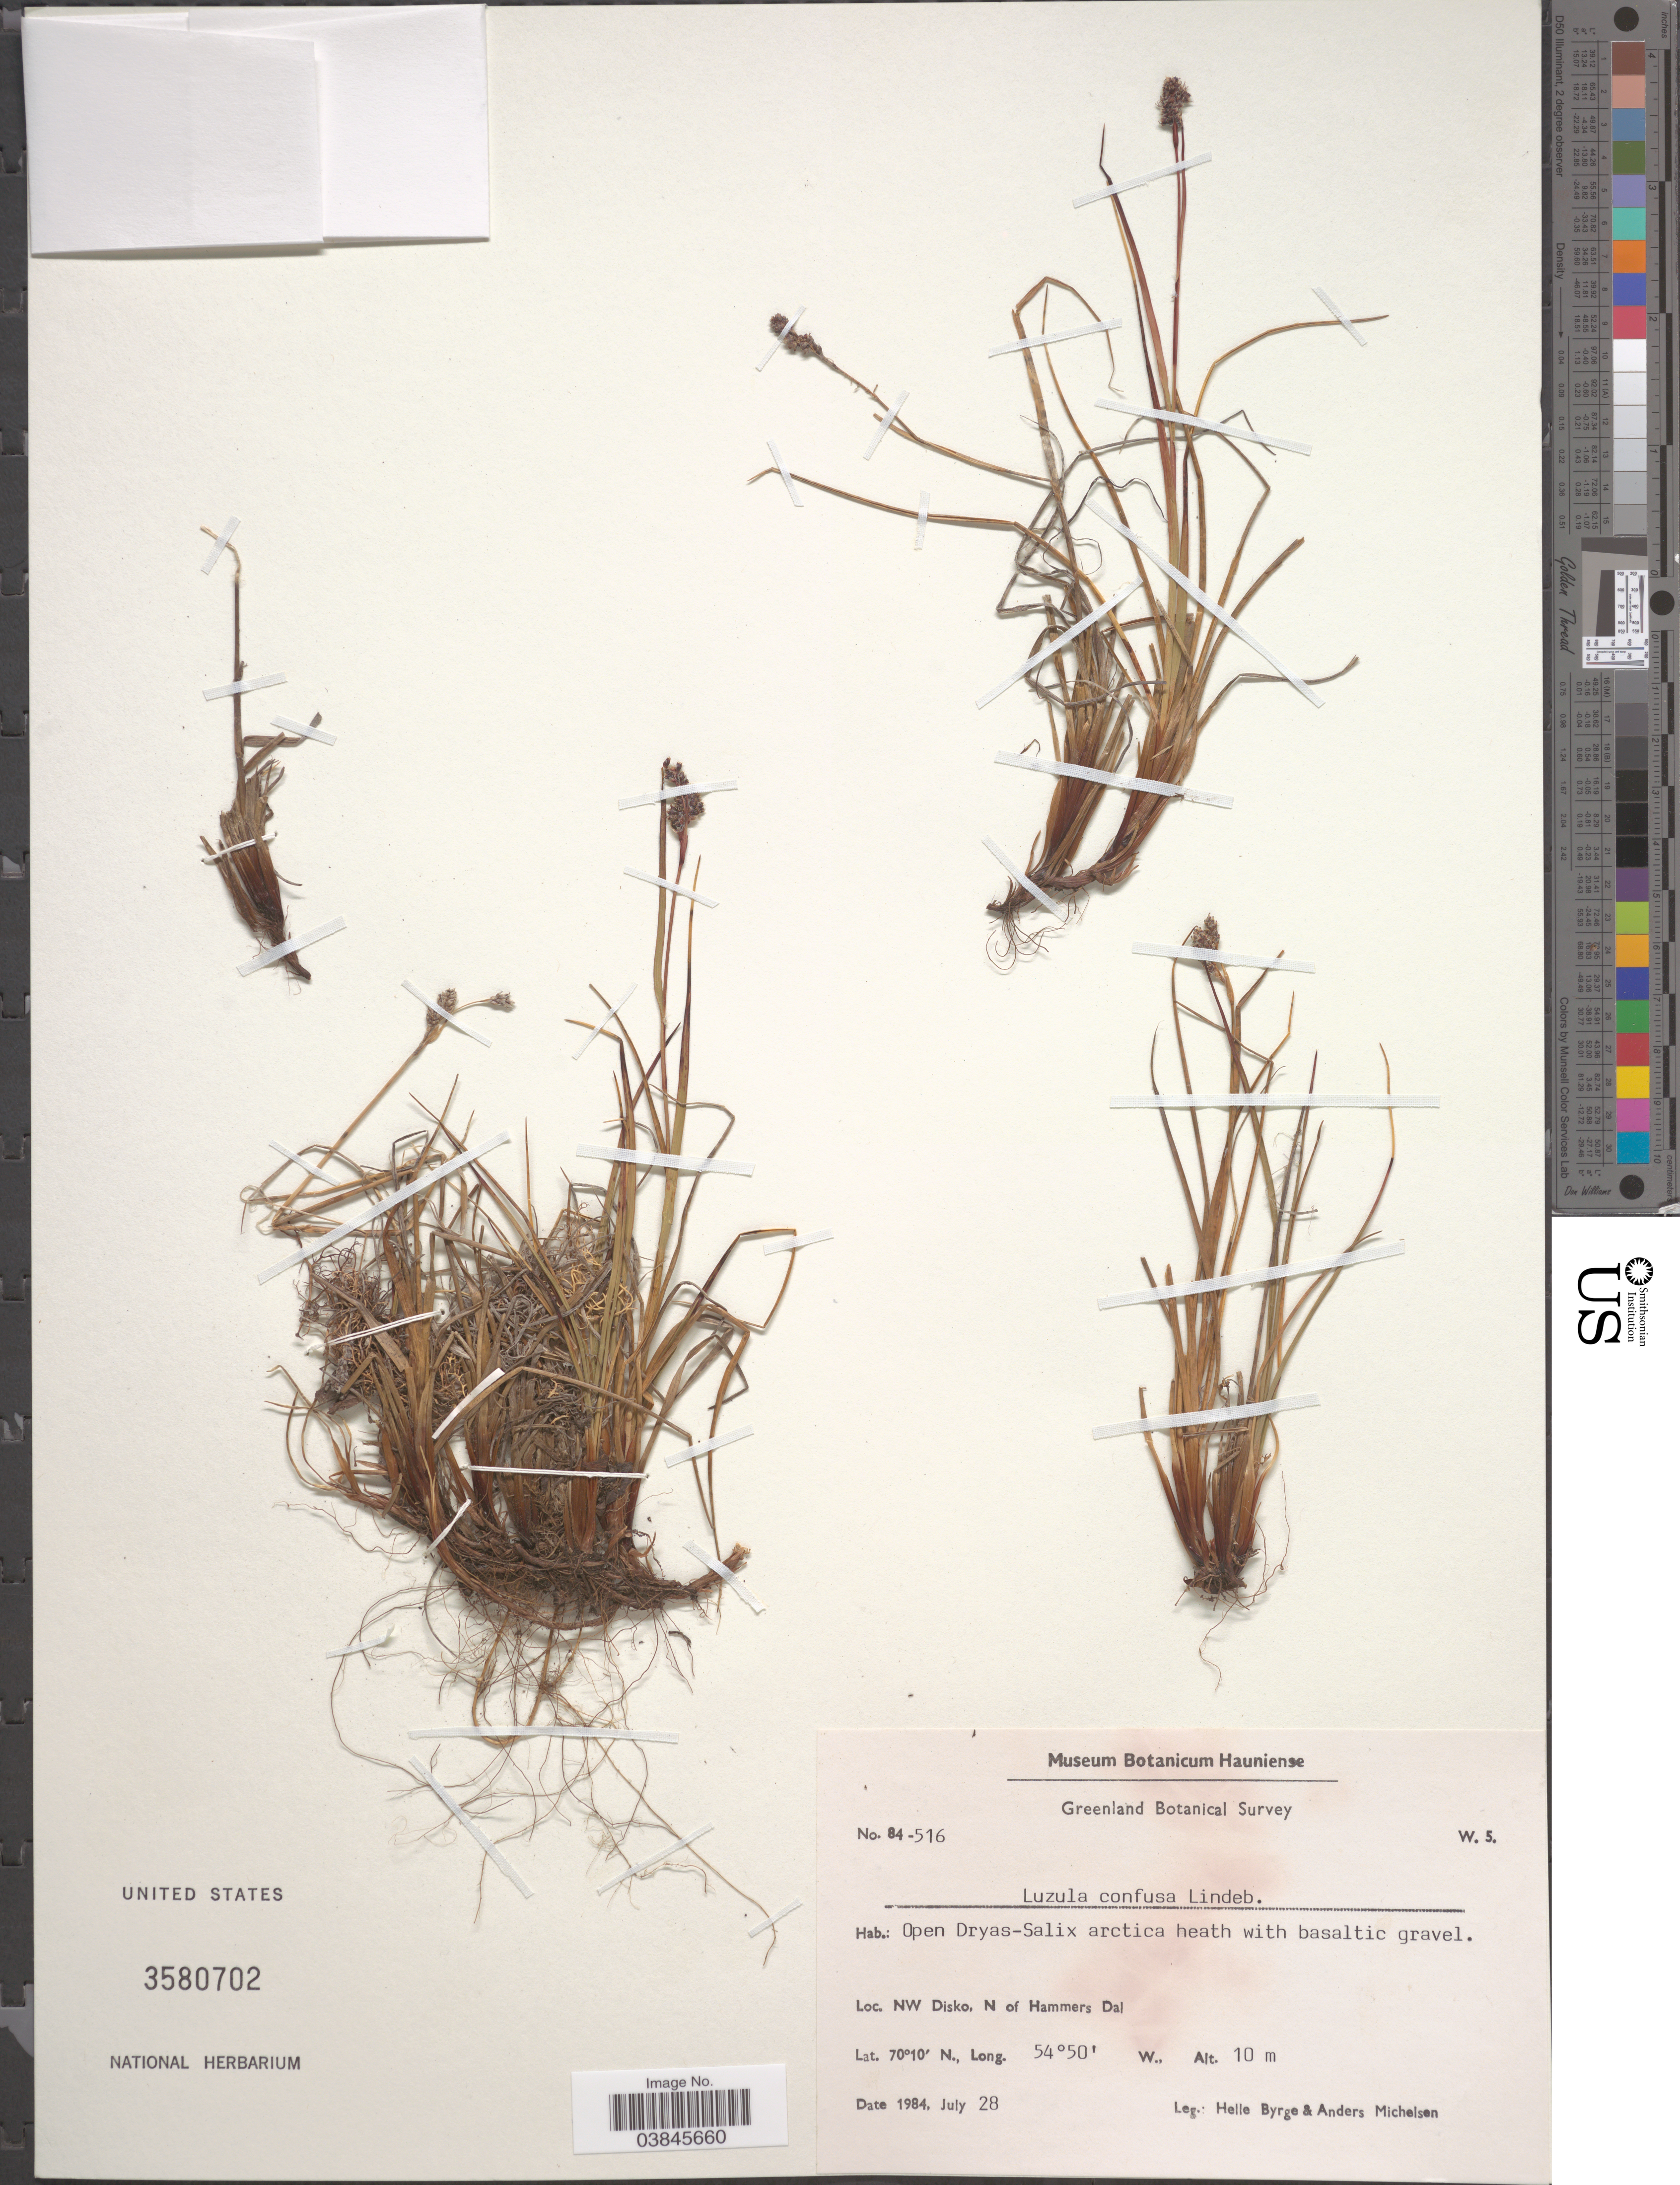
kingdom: Plantae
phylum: Tracheophyta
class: Liliopsida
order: Poales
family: Juncaceae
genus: Luzula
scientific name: Luzula confusa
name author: Lindeb.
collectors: H. Byrge & A. Michelsen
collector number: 84-516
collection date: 1984-07-28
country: Greenland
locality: NW Disko, N of Hammers Dal.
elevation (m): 10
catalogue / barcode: US 3580702